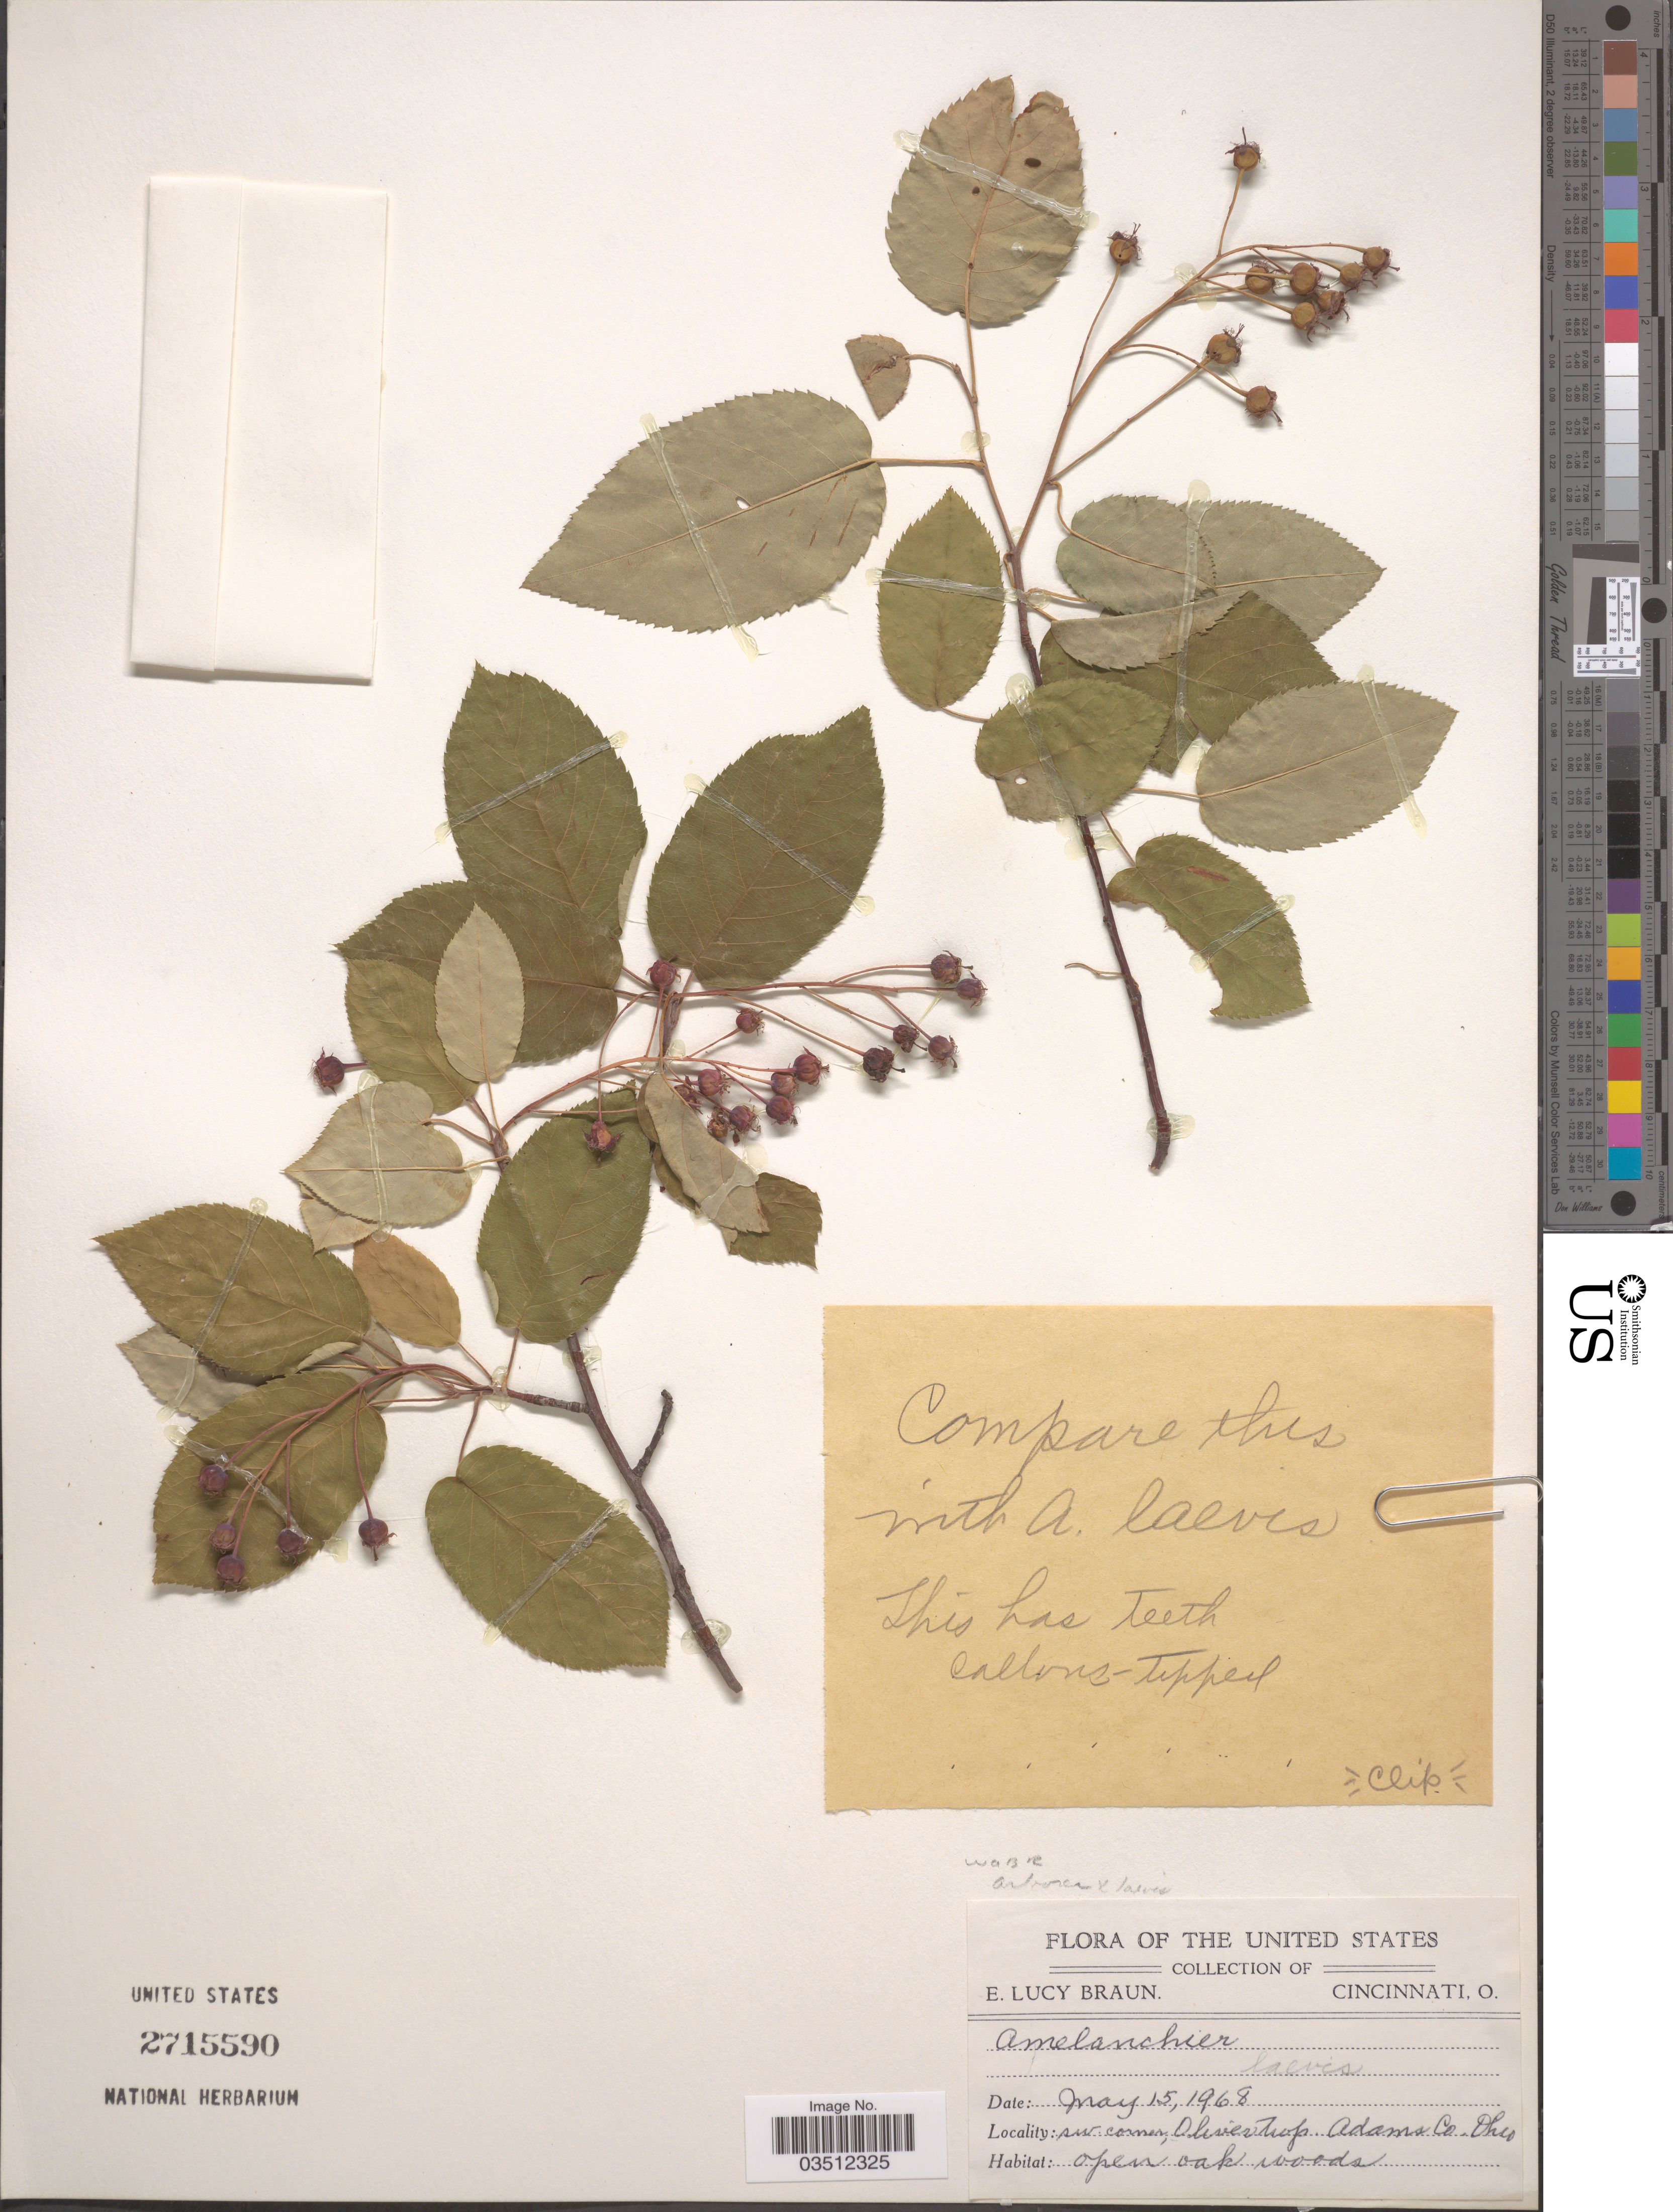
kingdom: Plantae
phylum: Tracheophyta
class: Magnoliopsida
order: Rosales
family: Rosaceae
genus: Amelanchier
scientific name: Amelanchier laevis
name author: Wiegand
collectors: E. L. Braun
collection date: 1968-05-15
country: United States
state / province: Ohio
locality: Sw. corner, Oliver twp, Adams Co.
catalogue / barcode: US 2715590